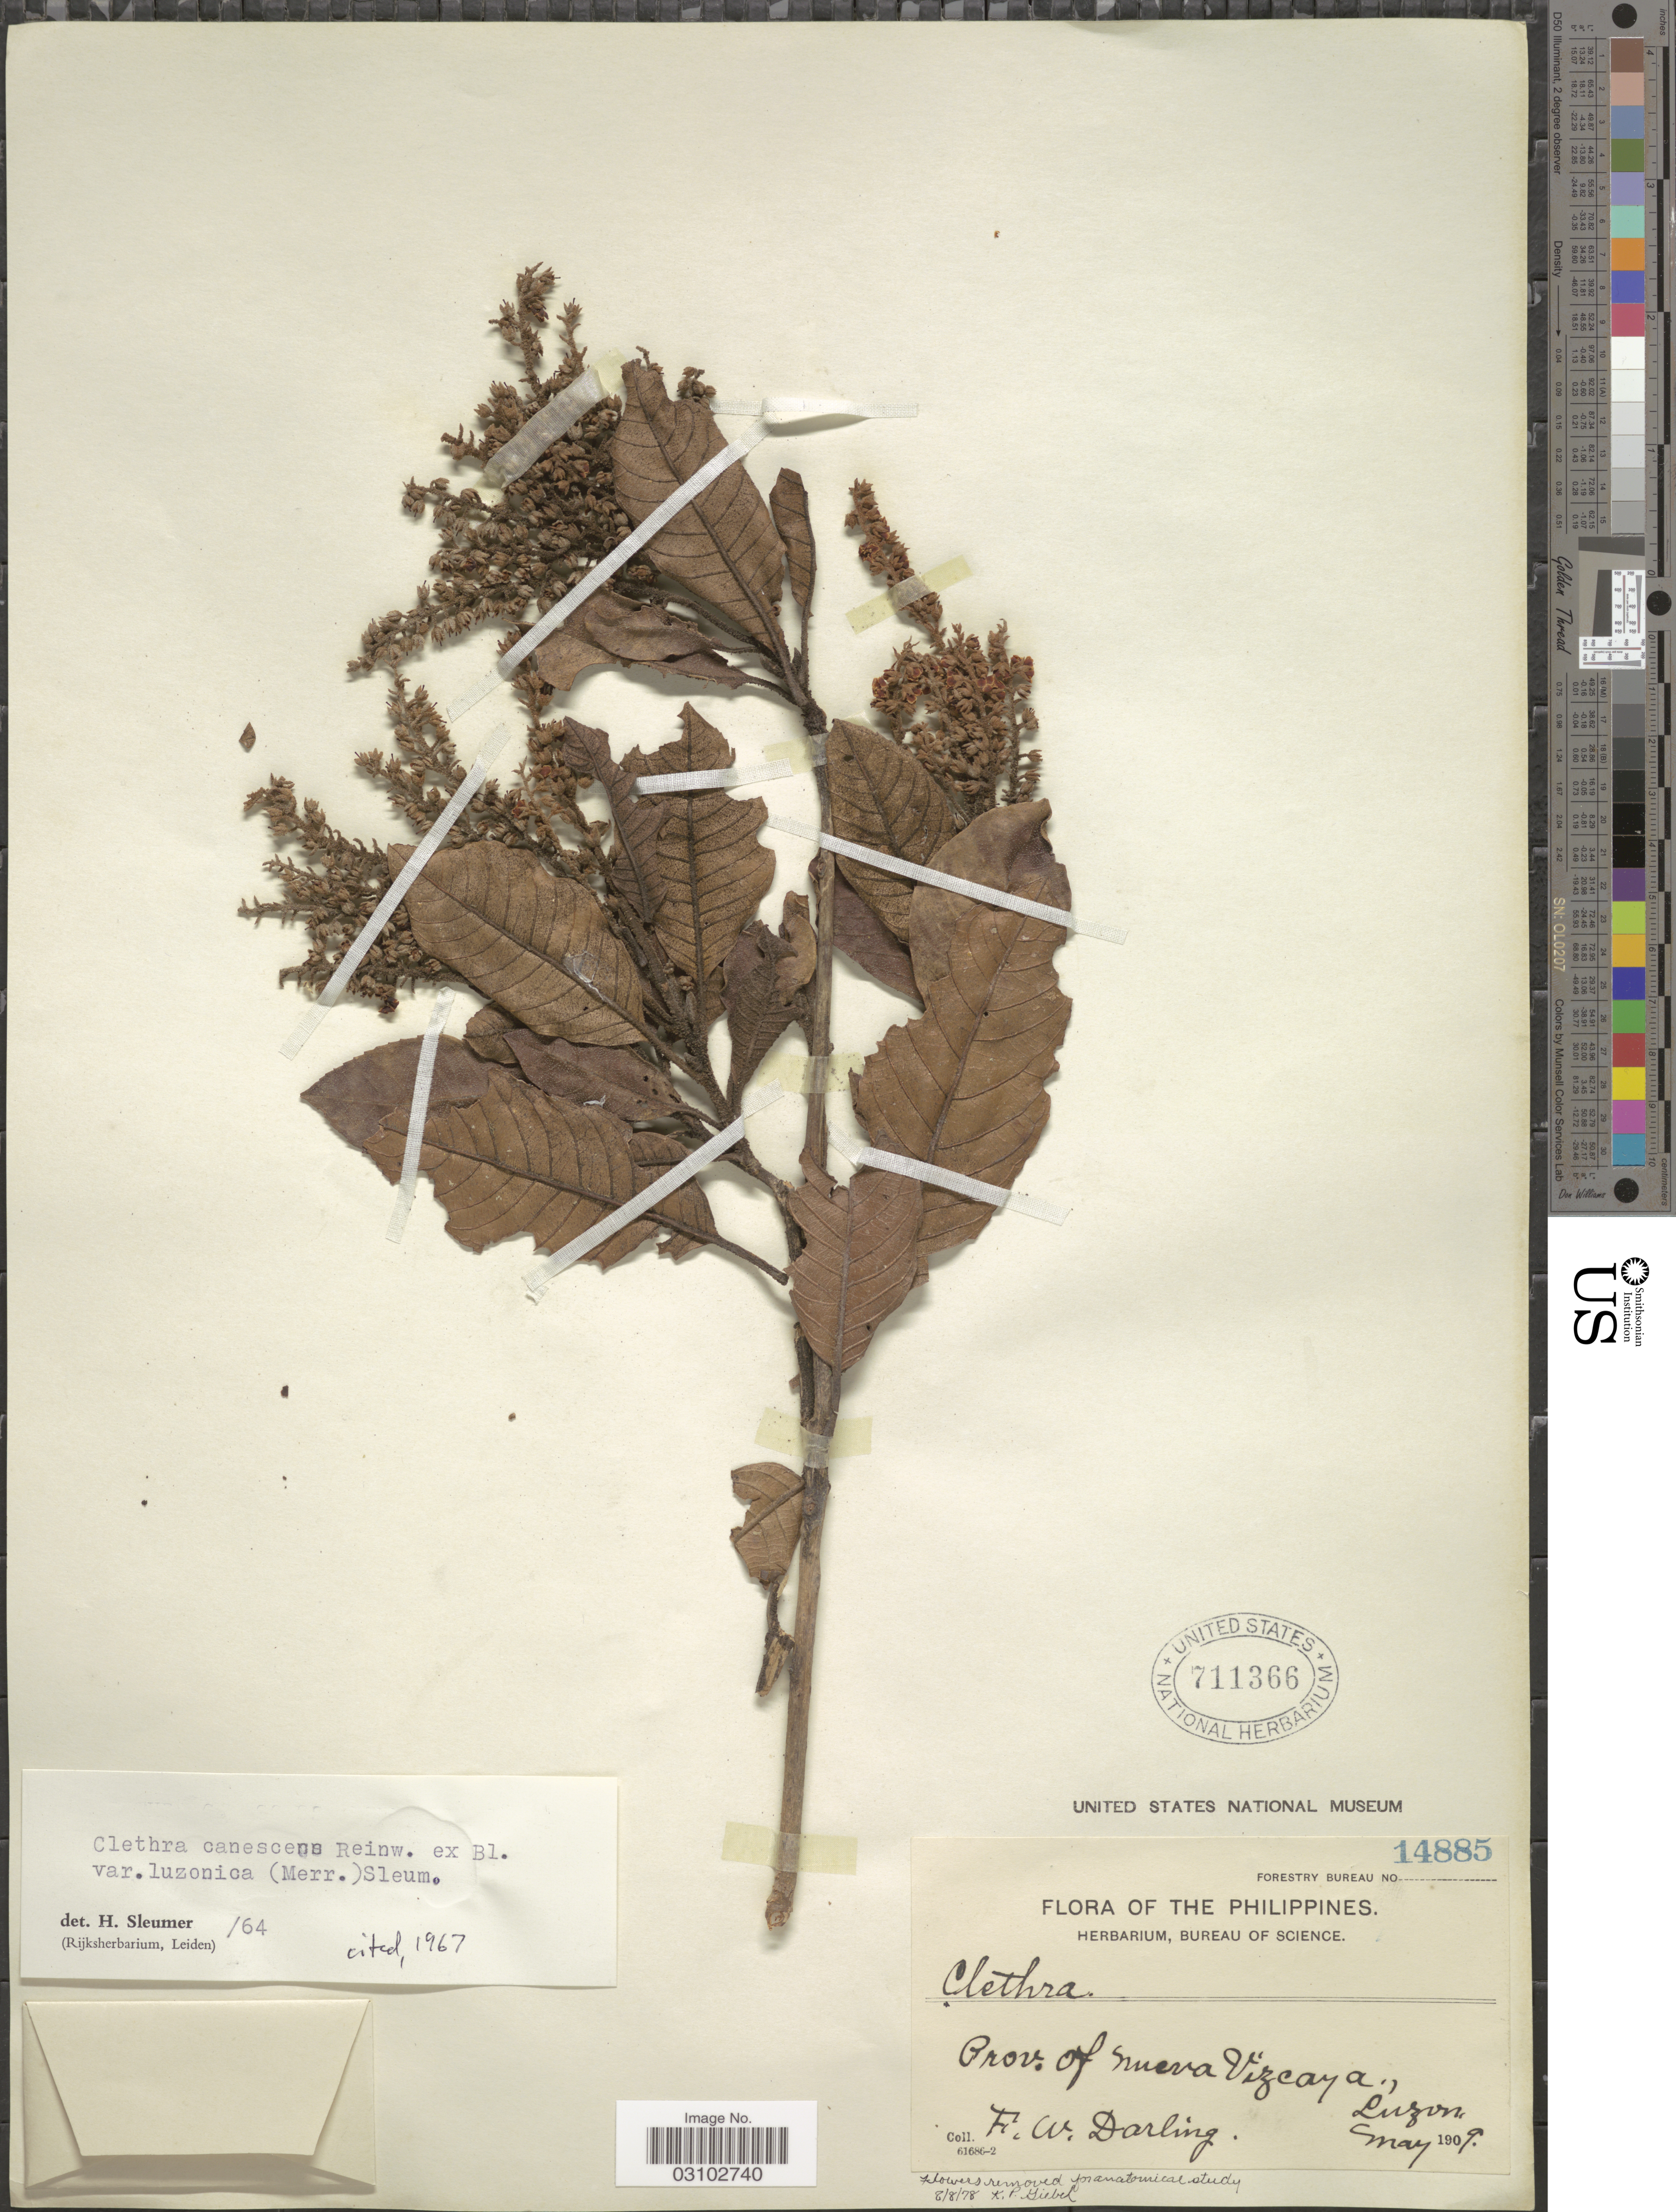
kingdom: Plantae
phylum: Tracheophyta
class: Magnoliopsida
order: Ericales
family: Clethraceae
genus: Clethra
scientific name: Clethra canescens var. luzonica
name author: (Merr.) Sleumer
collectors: F. Darling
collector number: Forestry Bureau 14885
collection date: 1909-05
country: Philippines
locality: Prov. of Nueva Vizcaya, Luzon.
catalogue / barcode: US 711366